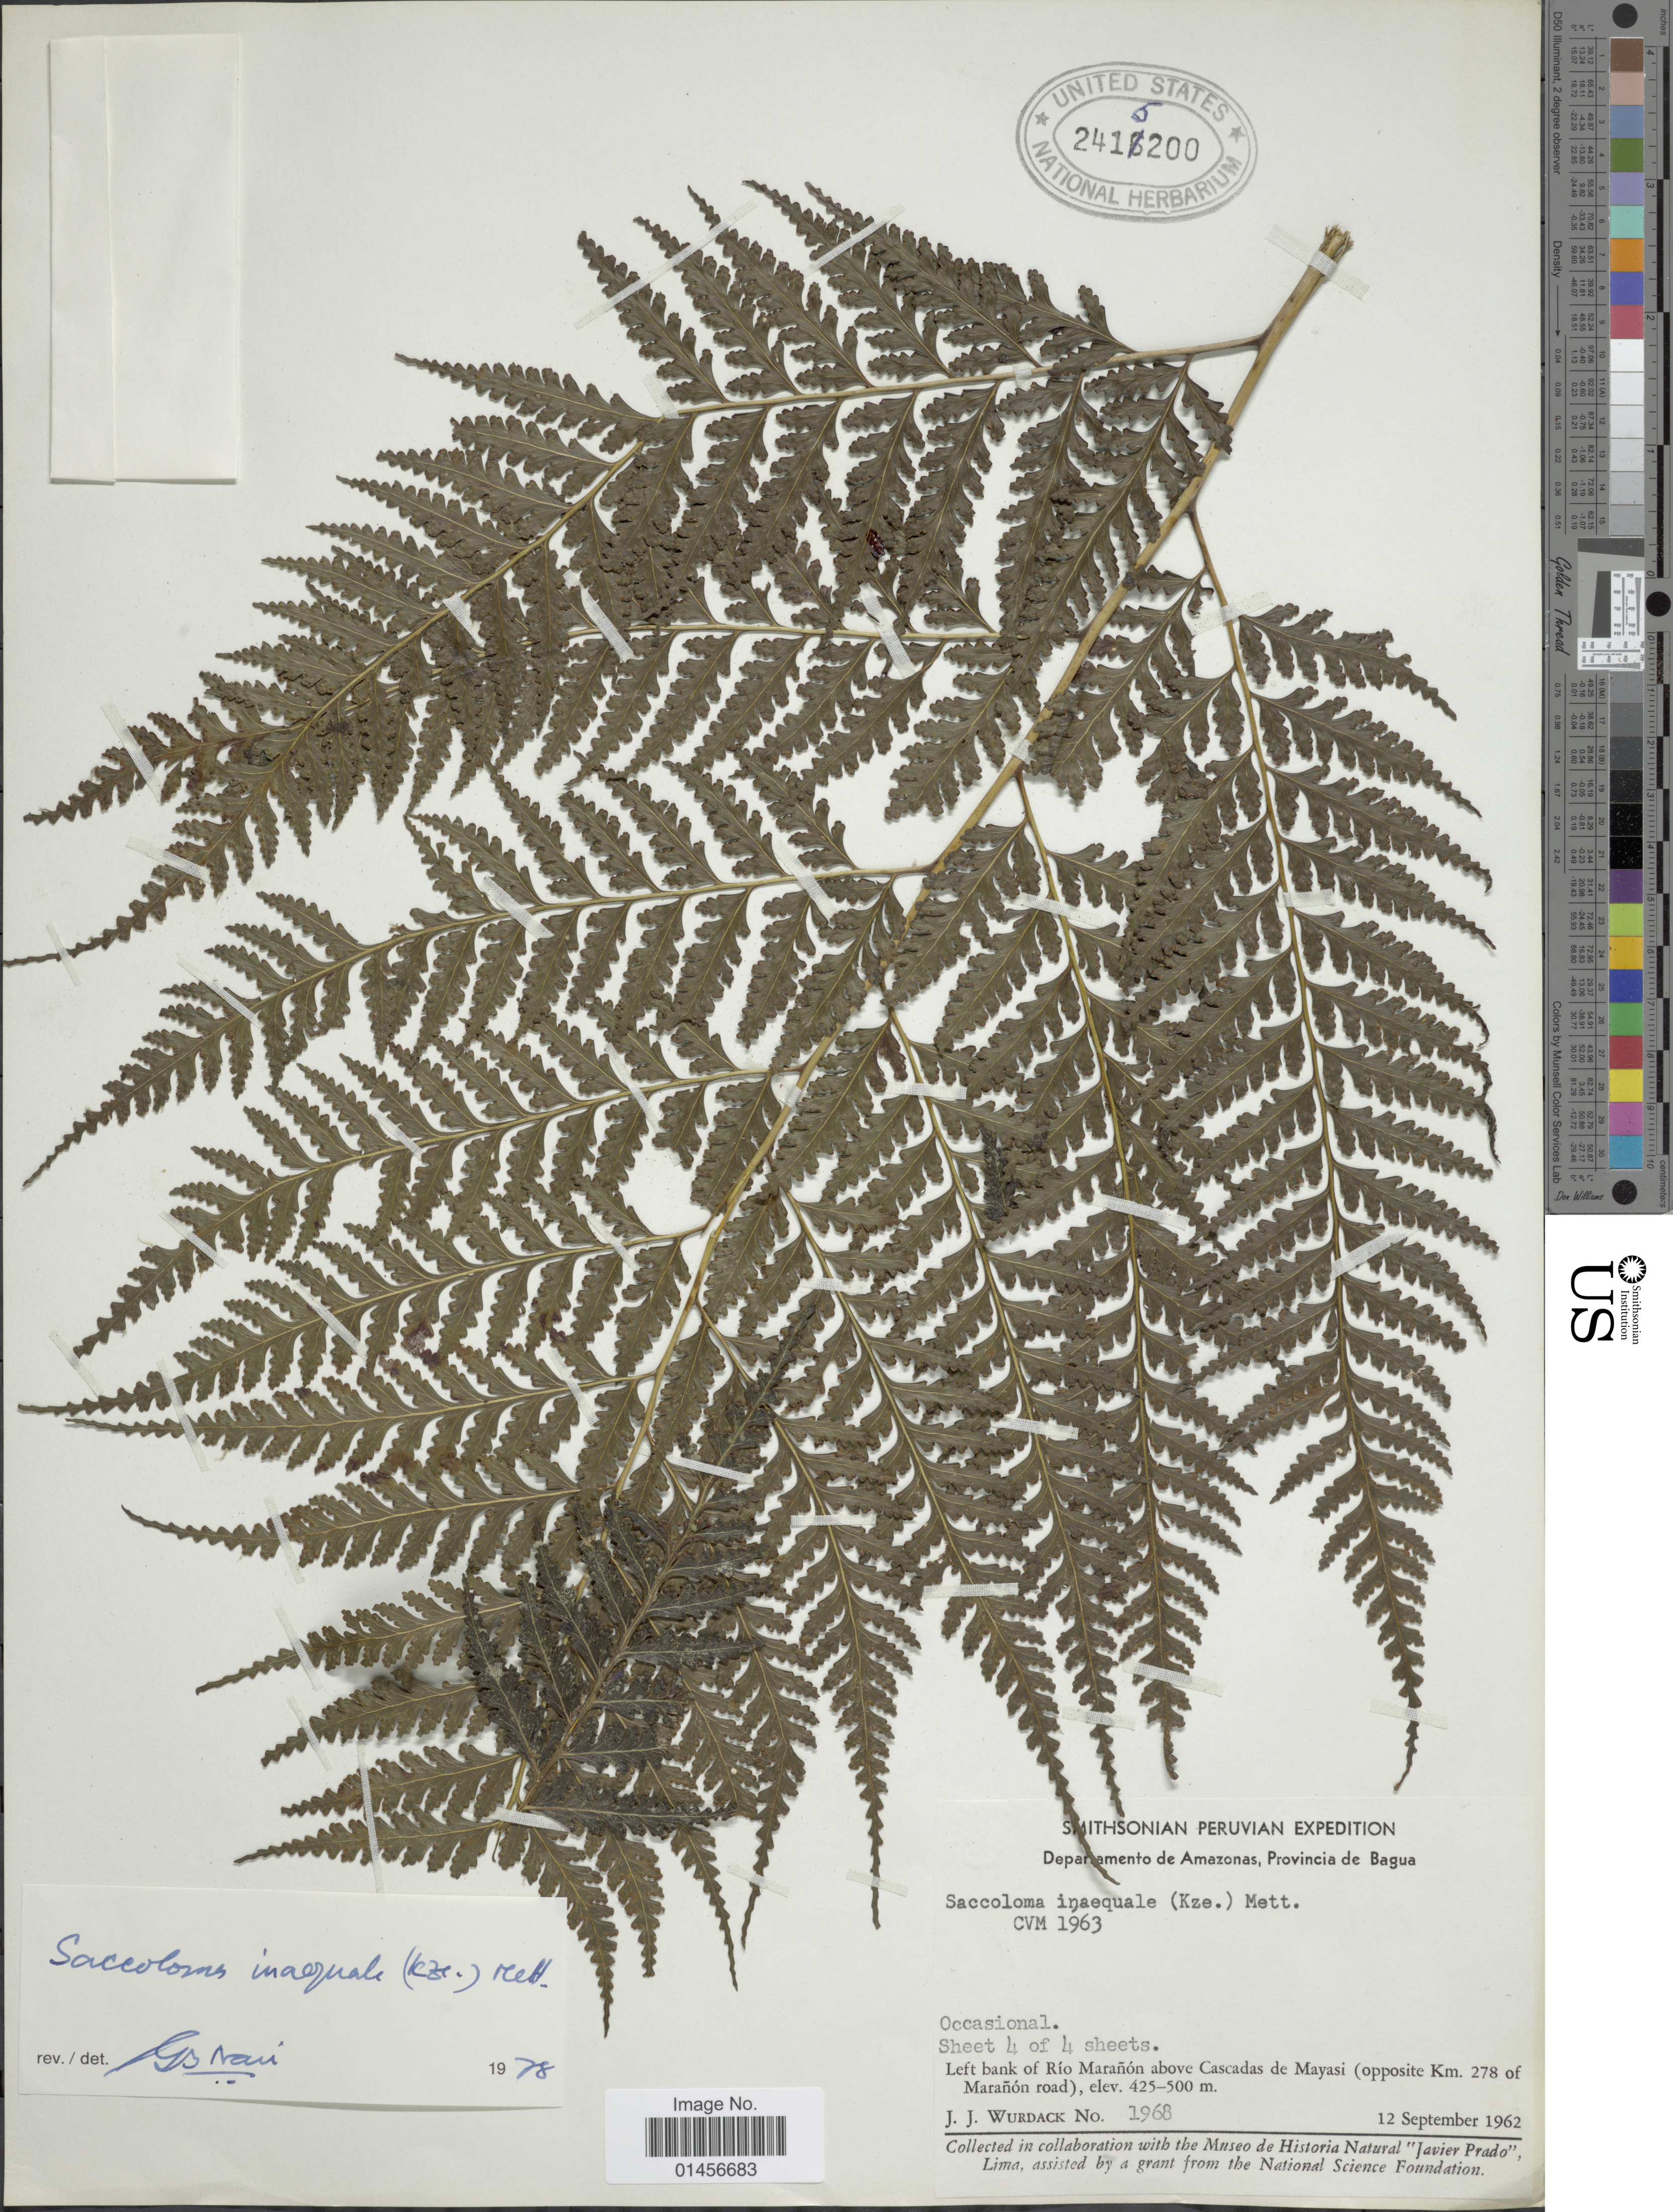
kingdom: Plantae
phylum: Tracheophyta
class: Polypodiopsida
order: Polypodiales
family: Saccolomataceae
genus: Saccoloma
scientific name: Saccoloma inaequale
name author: (Kunze) Mett.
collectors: J. J. Wurdack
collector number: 1968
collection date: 1962-09-12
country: Peru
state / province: Amazonas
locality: Provincia de Bagua, Left bank of Río Marañón above Cascadas de Mayasi (opposite Km, 278 of Marañón road)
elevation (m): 425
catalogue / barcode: US 2415200